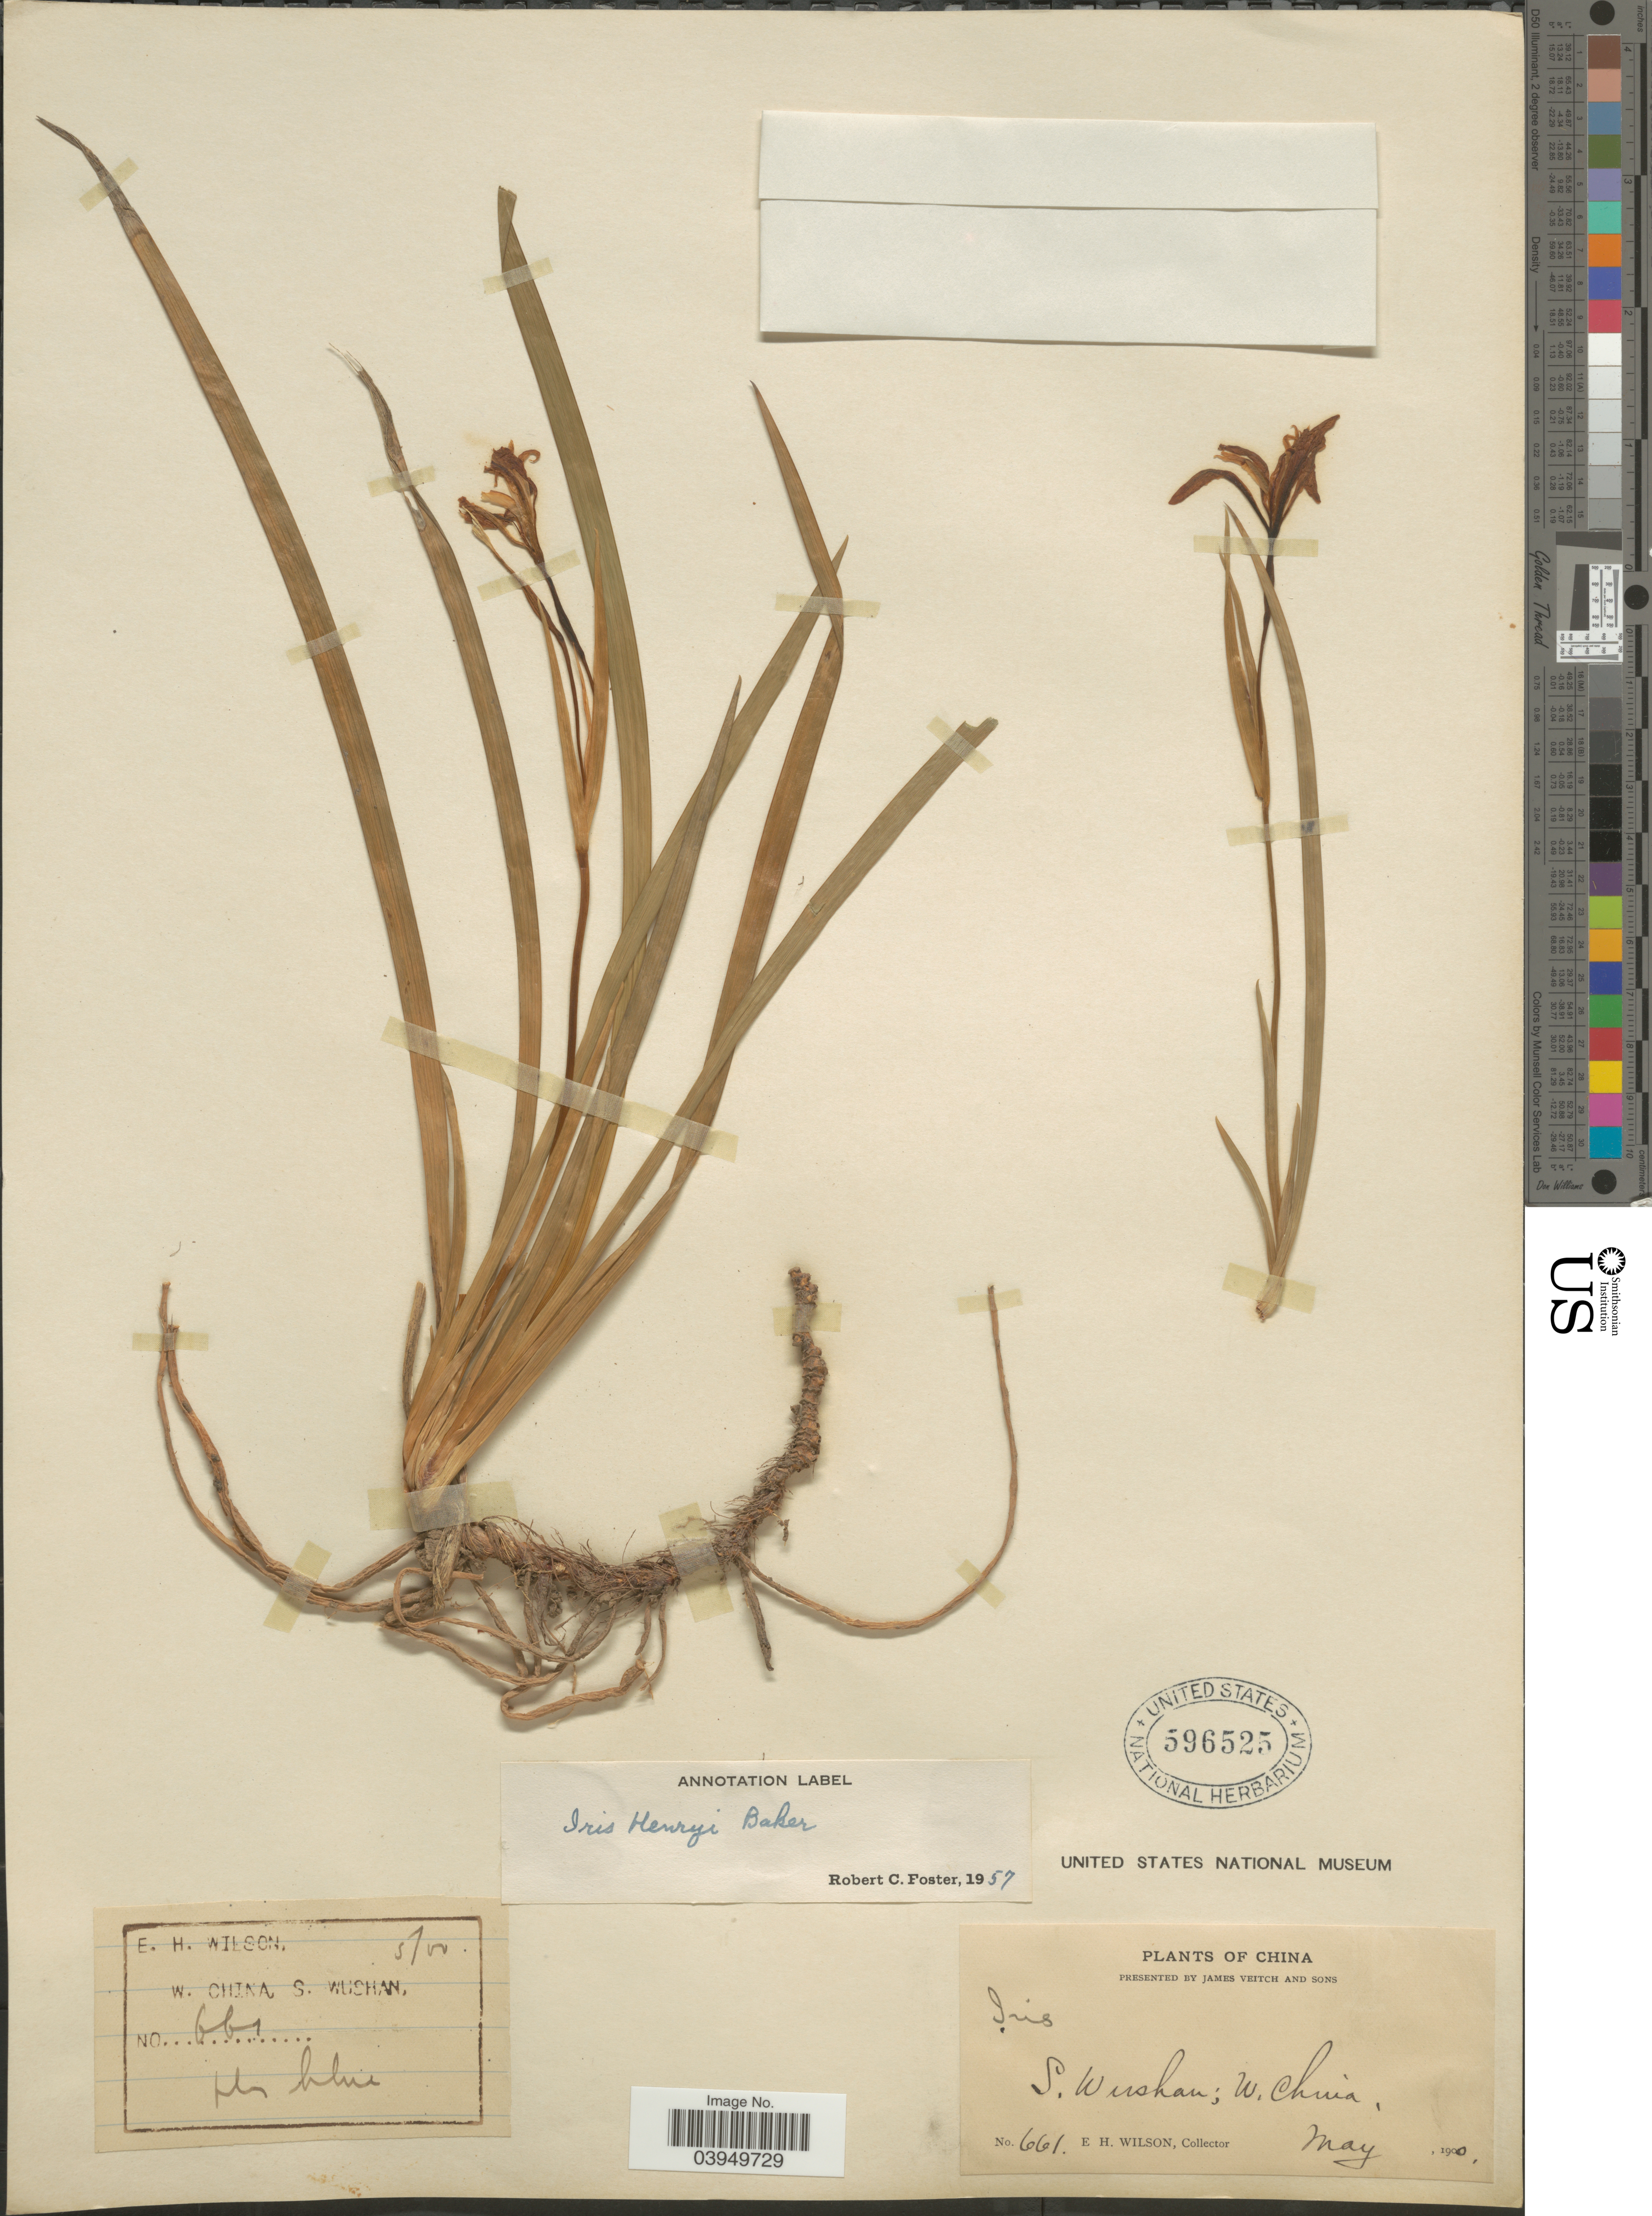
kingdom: Plantae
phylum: Tracheophyta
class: Liliopsida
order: Asparagales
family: Iridaceae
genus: Iris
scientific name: Iris henryi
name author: Baker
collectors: E. Wilson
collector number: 661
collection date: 1900-05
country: China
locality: S. Wushan; W. China.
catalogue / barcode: US 596525